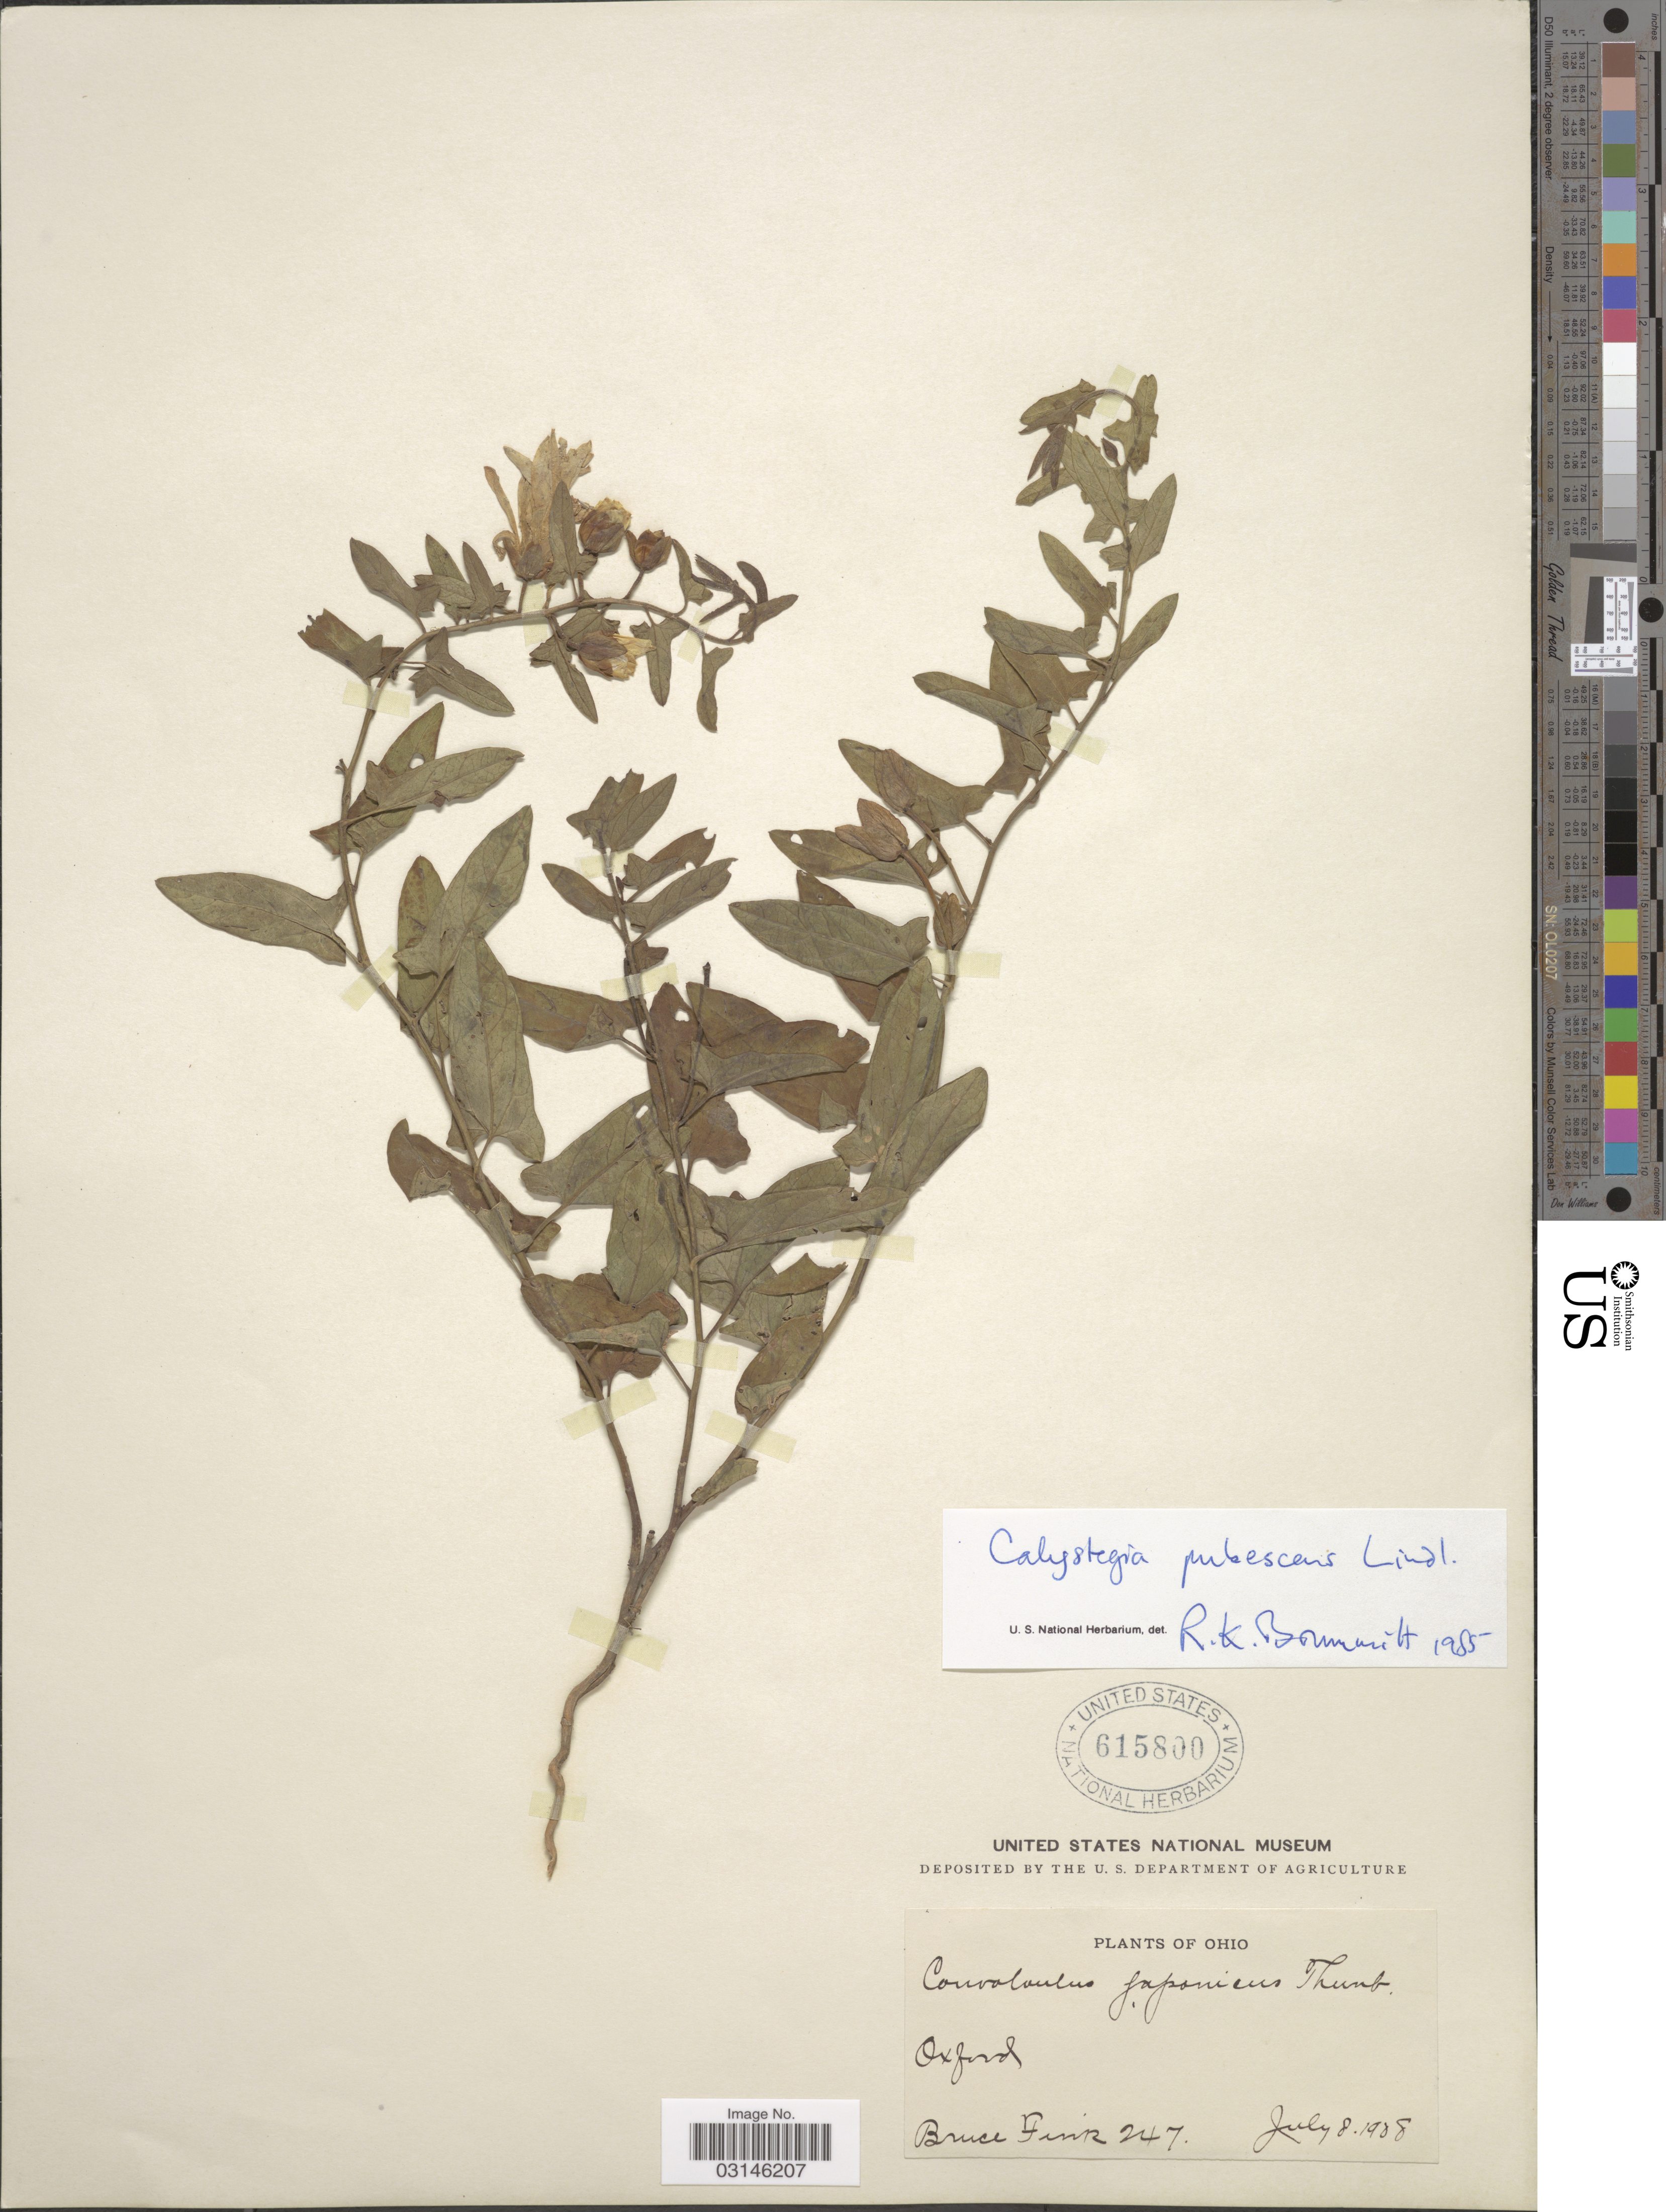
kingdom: Plantae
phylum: Tracheophyta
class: Magnoliopsida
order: Solanales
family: Convolvulaceae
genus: Calystegia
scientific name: Calystegia pubescens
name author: Lindl.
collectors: B. Fink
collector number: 247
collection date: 1988-07-08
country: United States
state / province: Ohio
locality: Oxford.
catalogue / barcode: US 615800